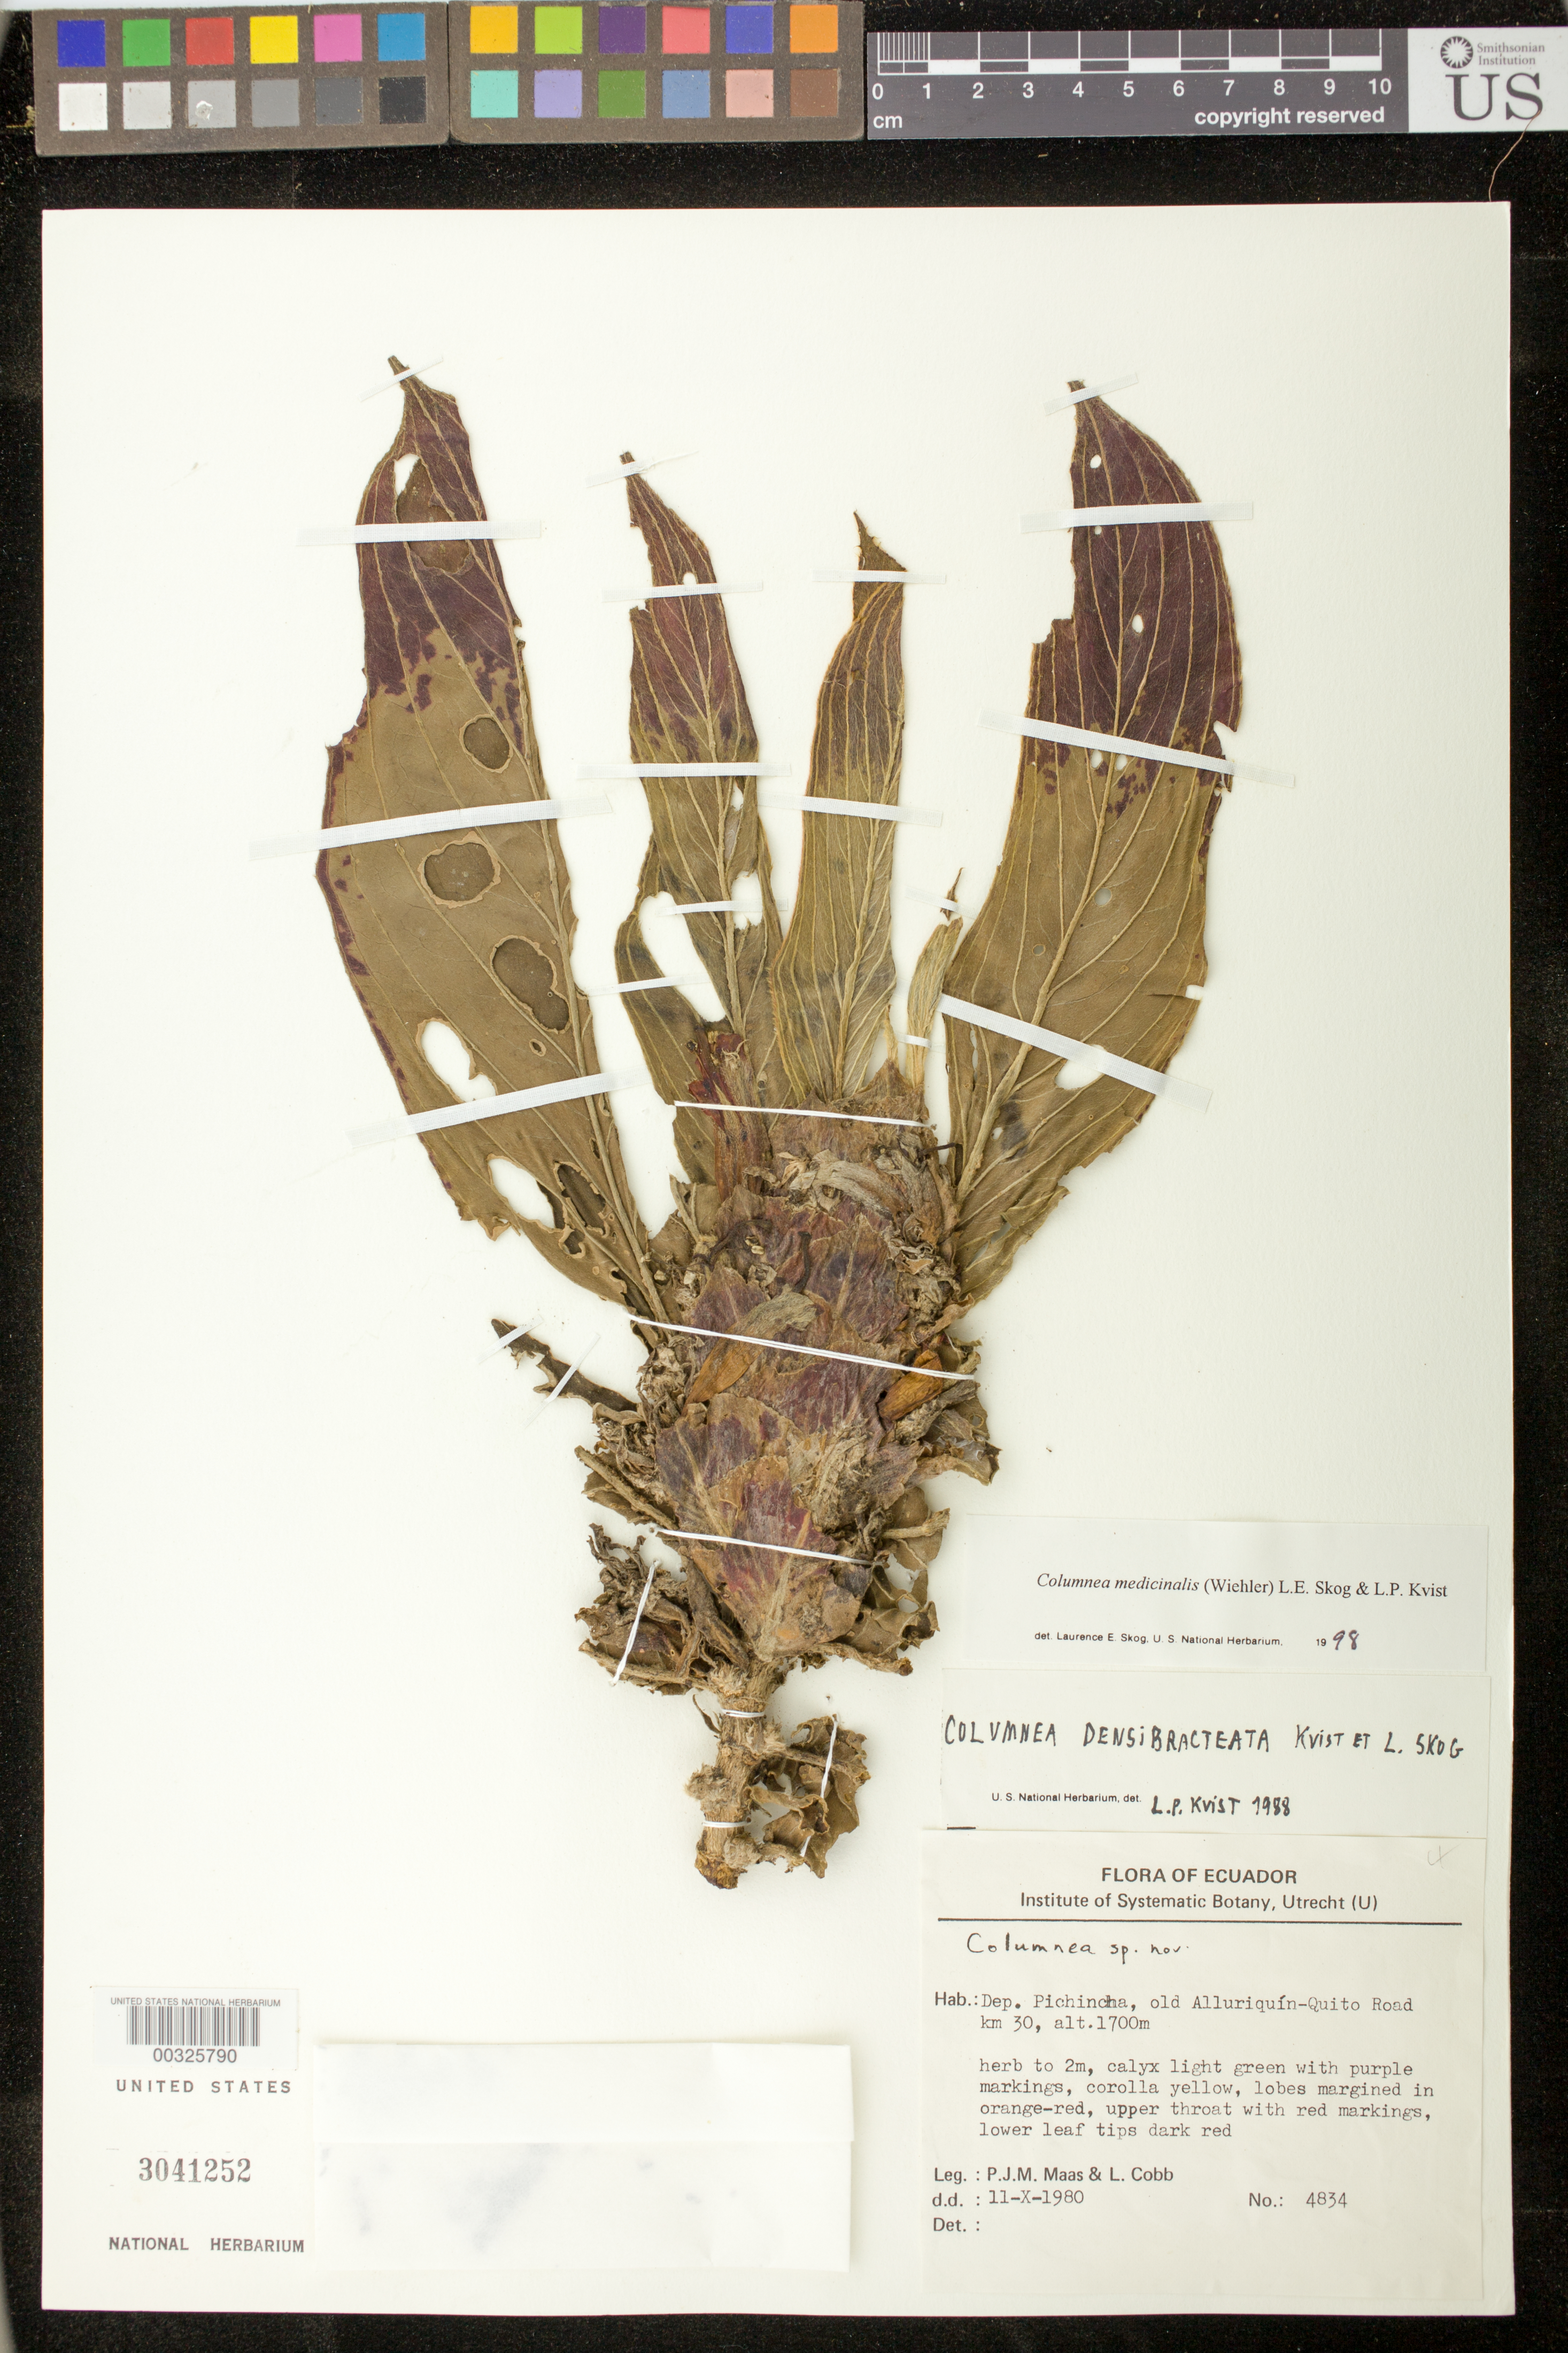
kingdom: Plantae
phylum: Tracheophyta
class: Magnoliopsida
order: Lamiales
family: Gesneriaceae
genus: Columnea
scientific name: Columnea medicinalis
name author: (Wiehler) L.E. Skog & L.P. Kvist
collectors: P. Maas & L. Cobb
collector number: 4834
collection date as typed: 11 Oct 1980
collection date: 1980-10-11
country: Ecuador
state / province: Pichincha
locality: Old Alluriquin-Quito road km 30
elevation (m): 1700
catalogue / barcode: US 3041252